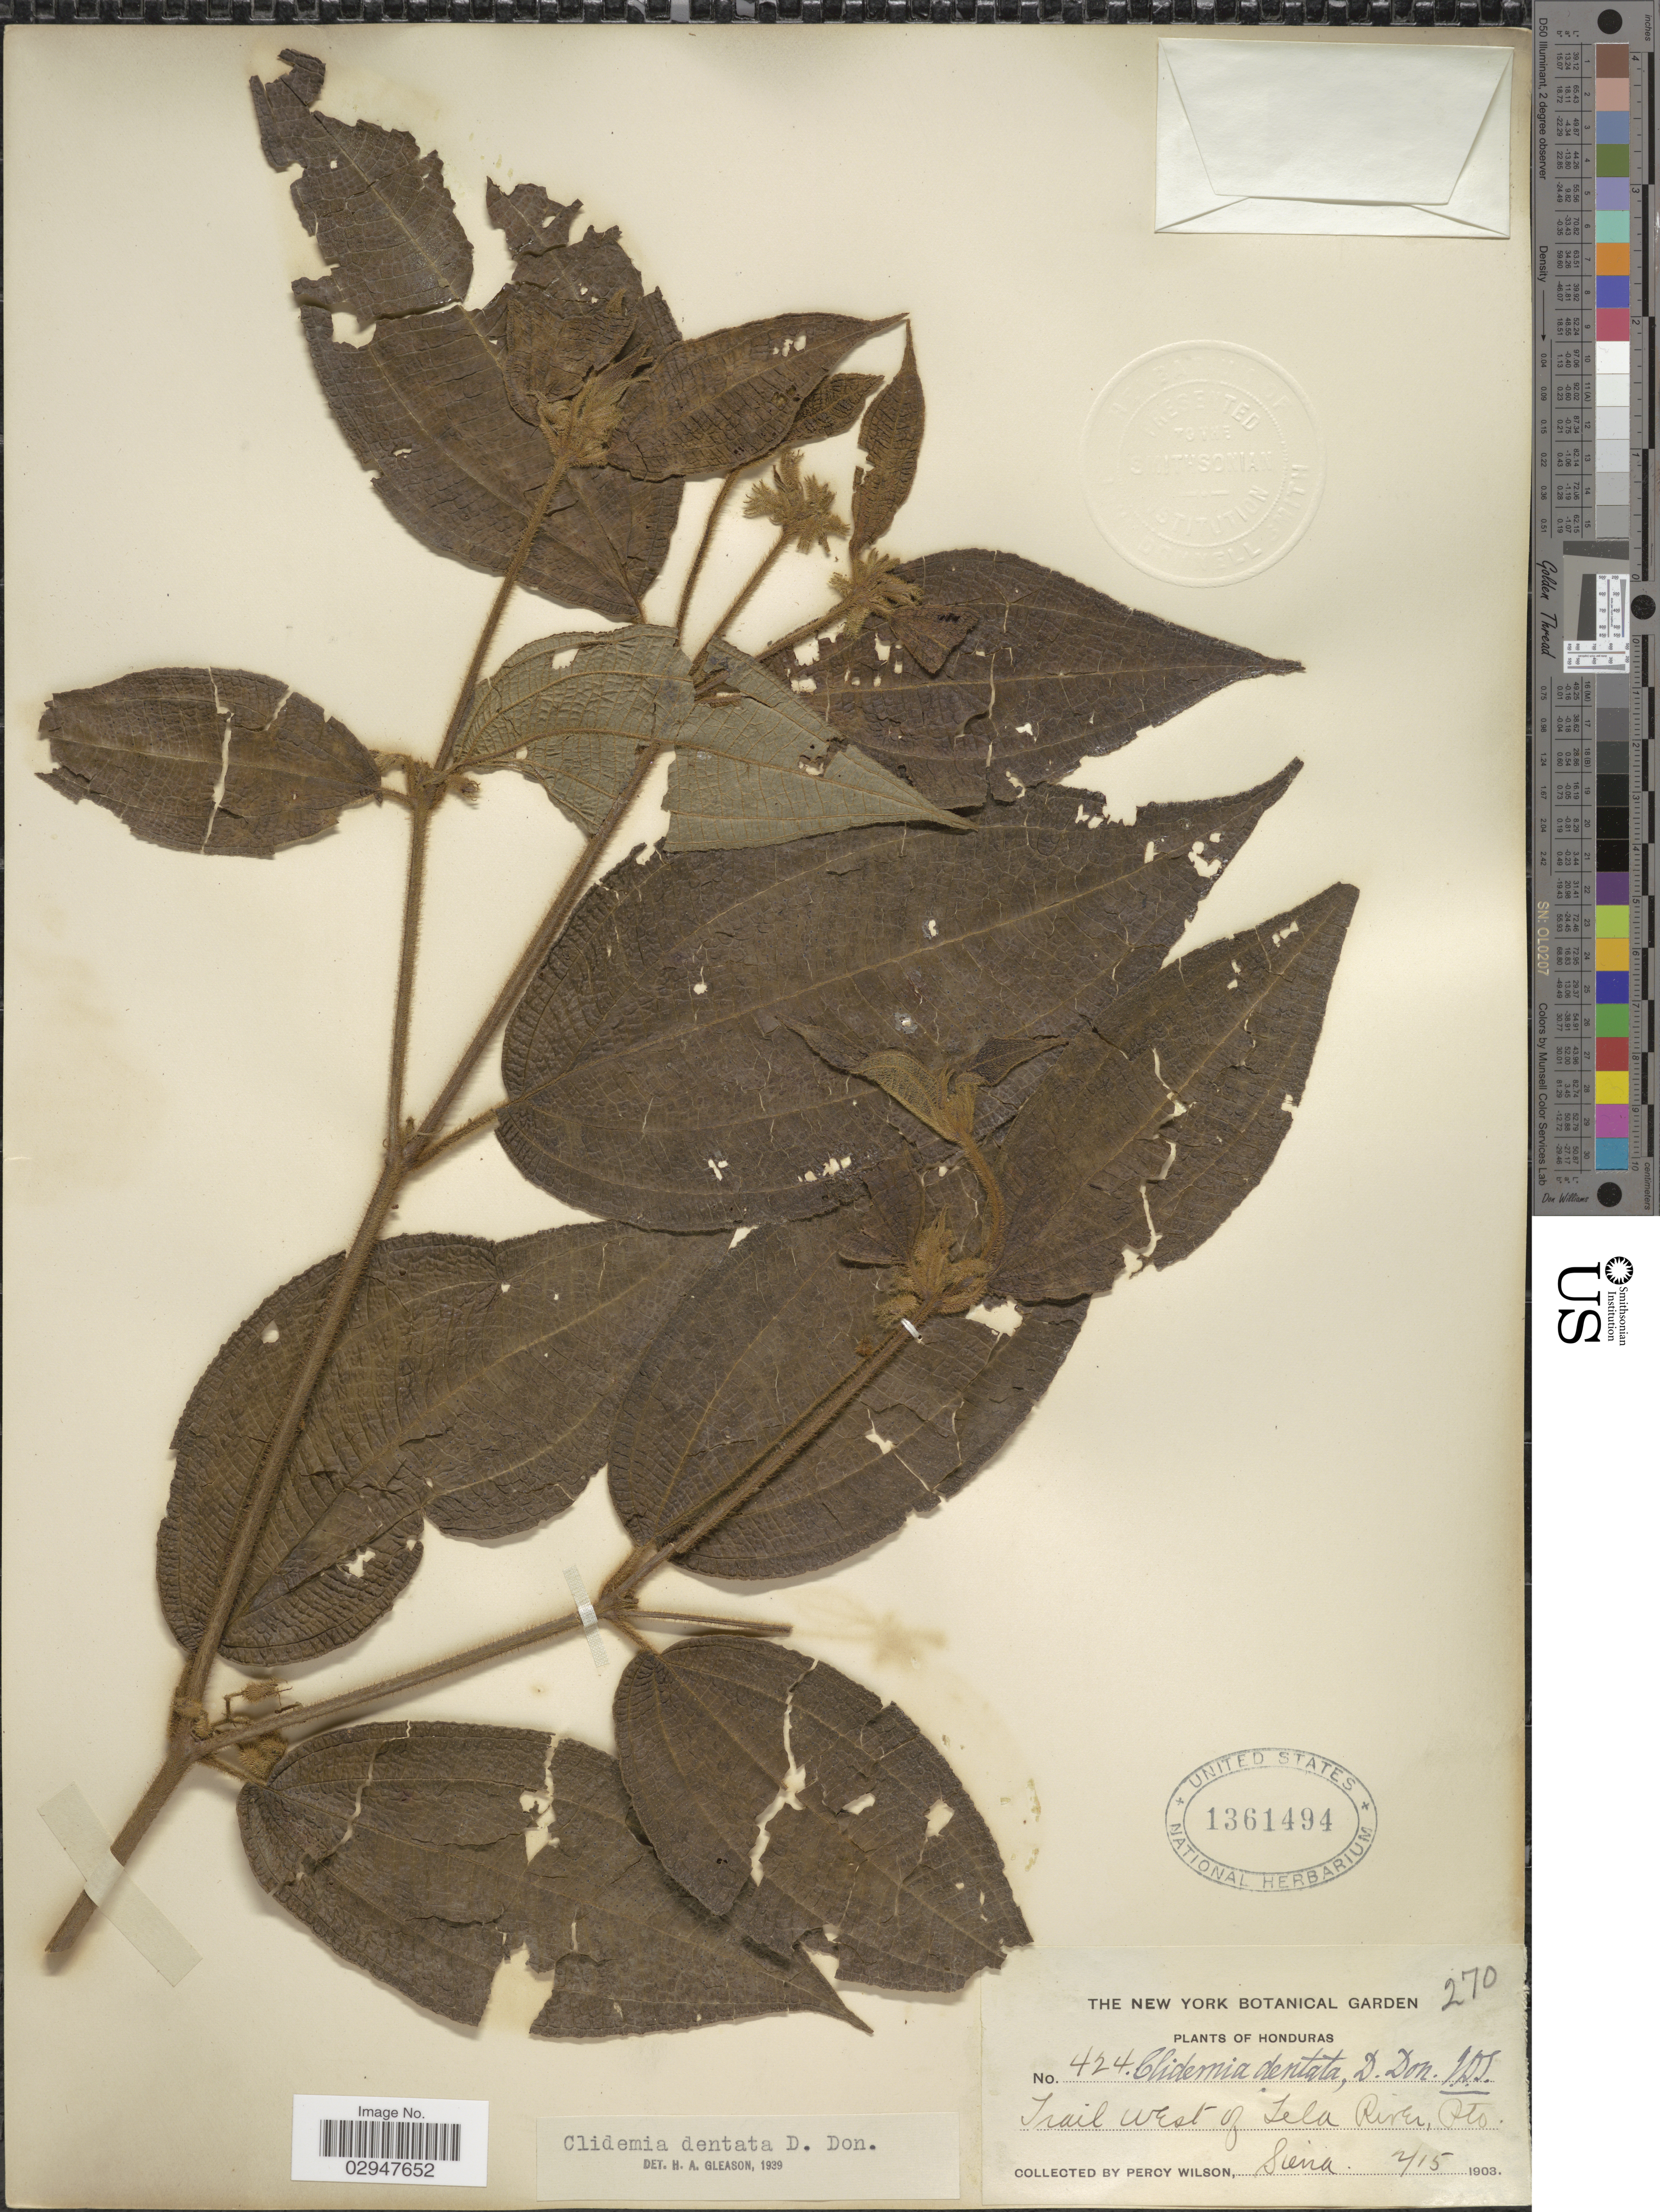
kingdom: Plantae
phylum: Tracheophyta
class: Magnoliopsida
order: Myrtales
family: Melastomataceae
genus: Clidemia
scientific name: Clidemia dentata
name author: D. Don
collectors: P. Wilson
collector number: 424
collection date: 1903-02-15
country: Honduras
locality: Trail west of Tela River, Pto. Sierra.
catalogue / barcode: US 1361494